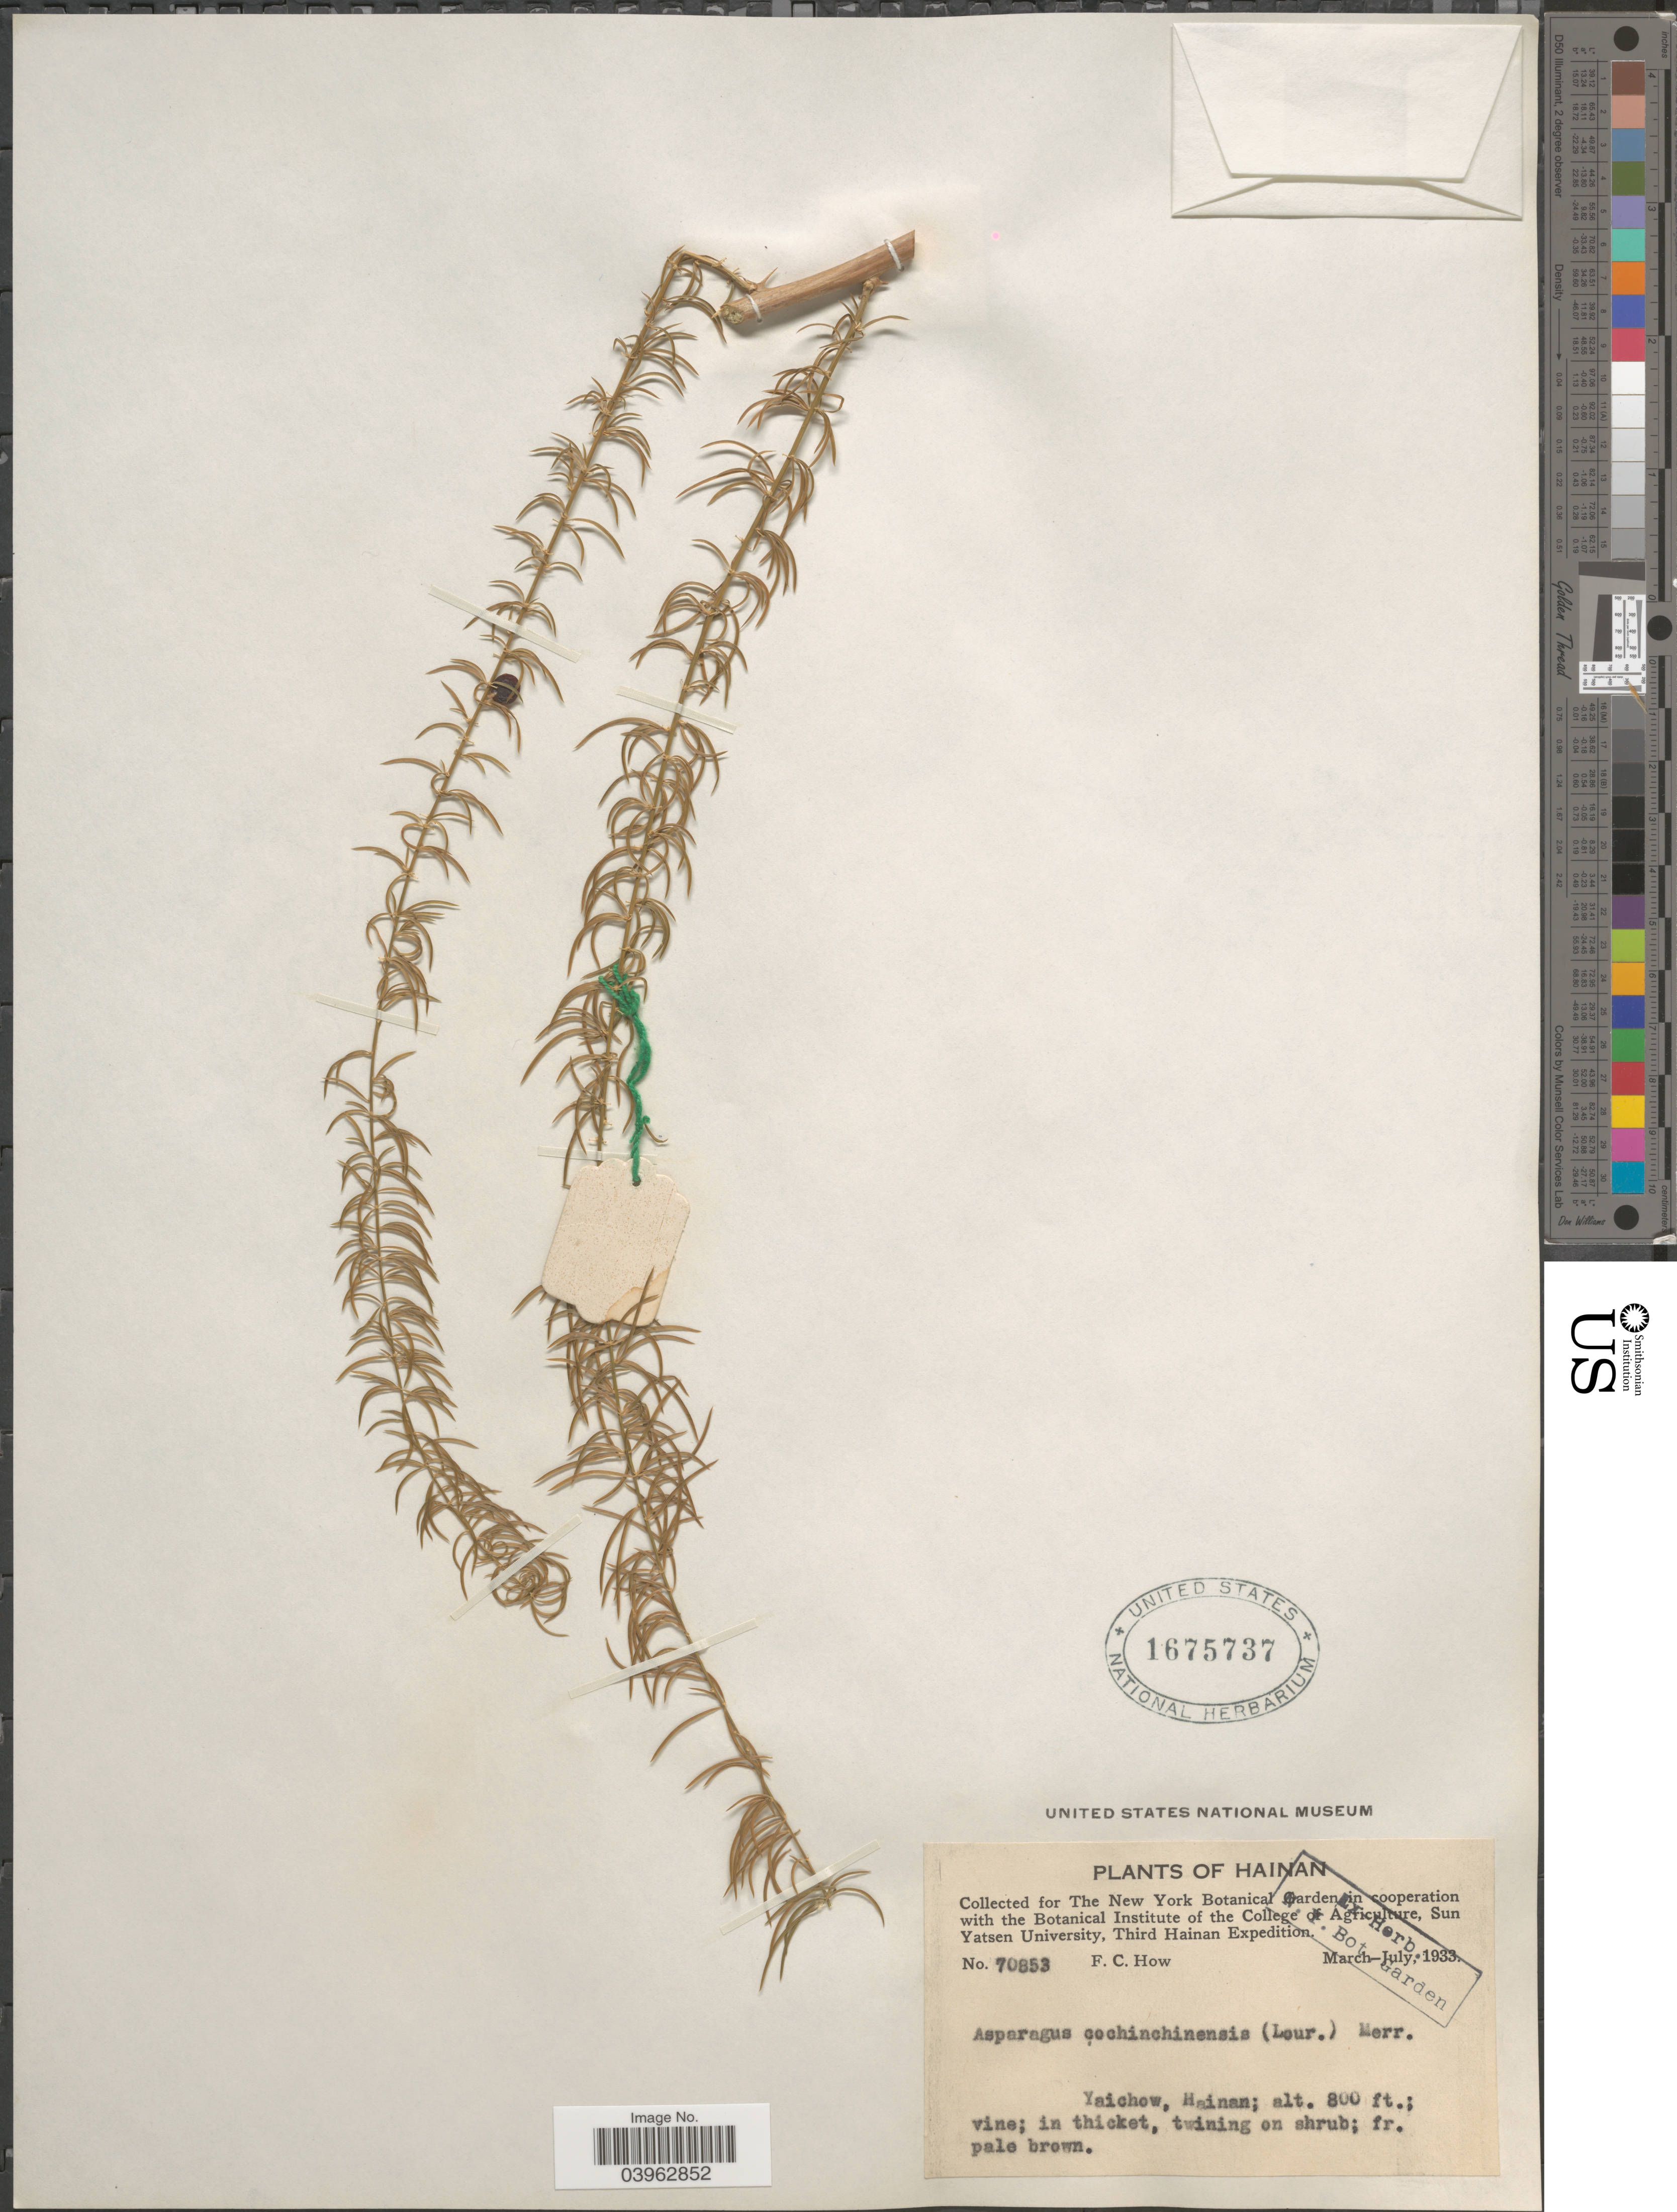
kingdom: Plantae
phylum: Tracheophyta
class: Liliopsida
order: Asparagales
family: Asparagaceae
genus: Asparagus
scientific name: Asparagus cochinchinensis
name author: (Lour.) Merr.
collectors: F. C. How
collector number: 70853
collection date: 1933-03/1933-07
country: China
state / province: Hainan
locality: Yaichow, Hainan.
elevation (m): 244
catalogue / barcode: US 1675737